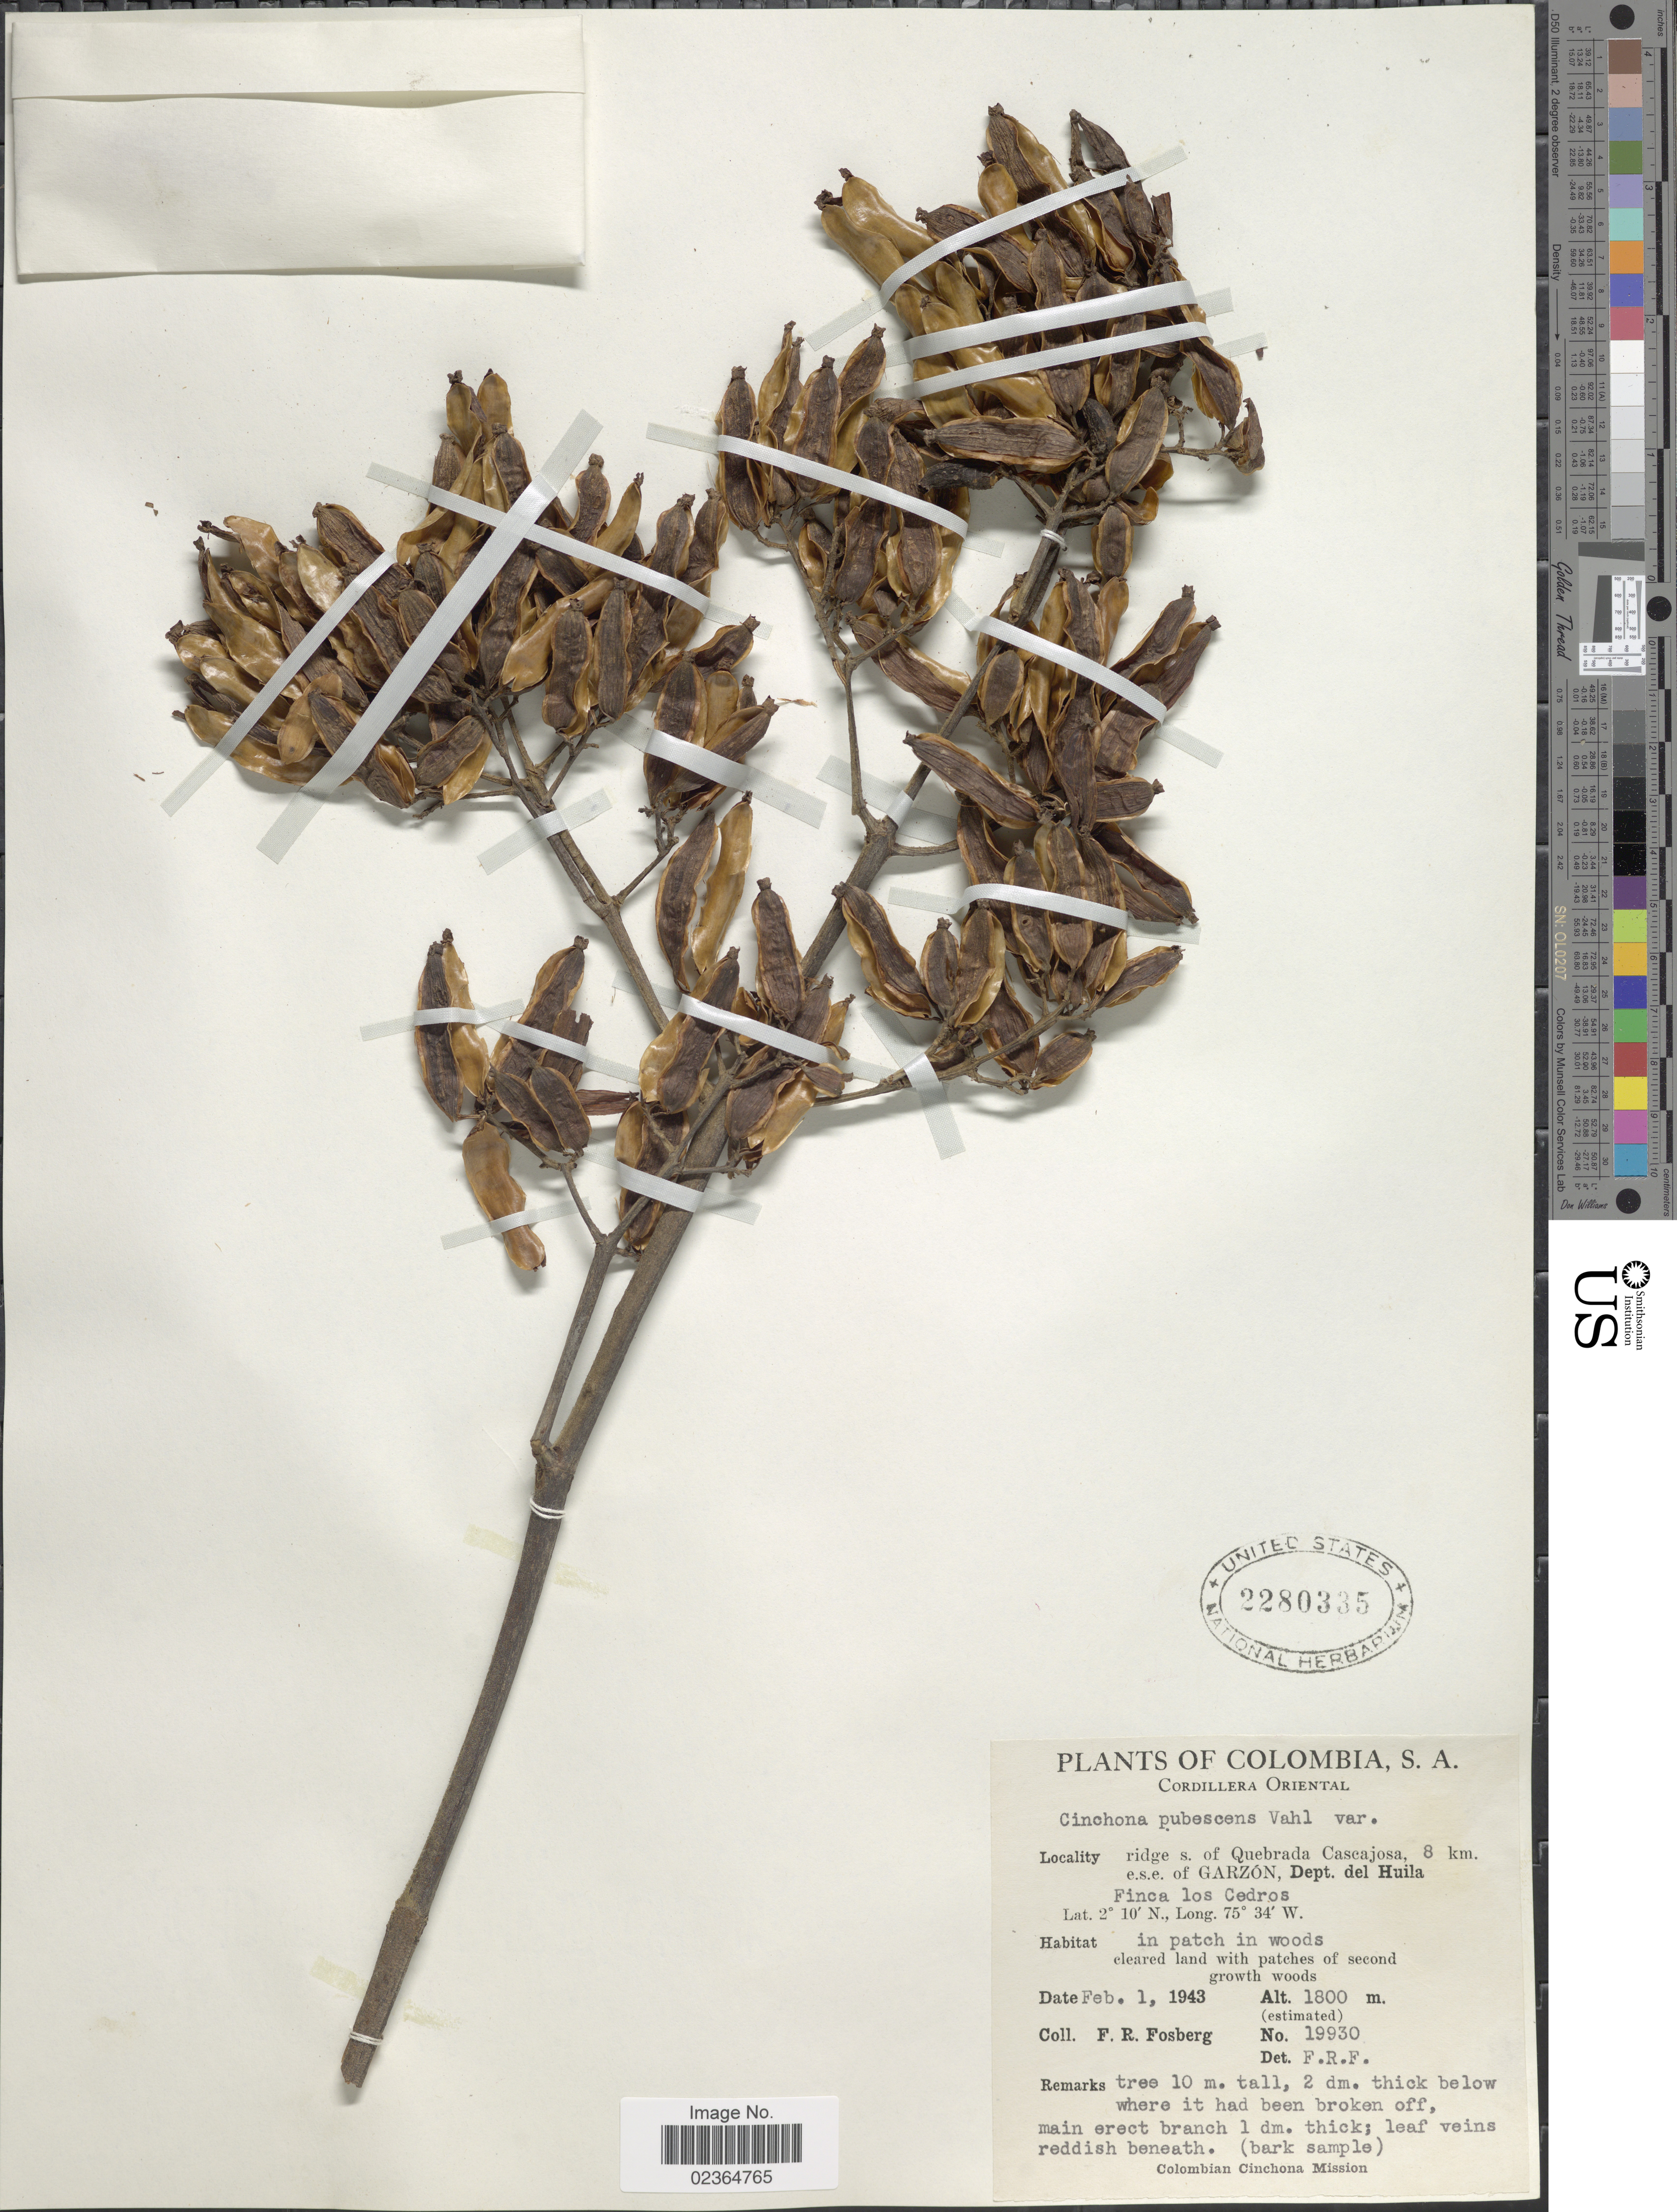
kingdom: Plantae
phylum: Tracheophyta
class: Magnoliopsida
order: Gentianales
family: Rubiaceae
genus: Cinchona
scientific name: Cinchona pubescens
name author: Vahl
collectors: F. R. Fosberg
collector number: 19930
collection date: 1943-02-01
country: Colombia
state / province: Huila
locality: Cordillera Oriental. ridge s. of Quebrada Cascajosa, 8 km. e.s.e. of Garzón. Finca los Cedros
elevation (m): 1800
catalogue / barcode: US 2280335